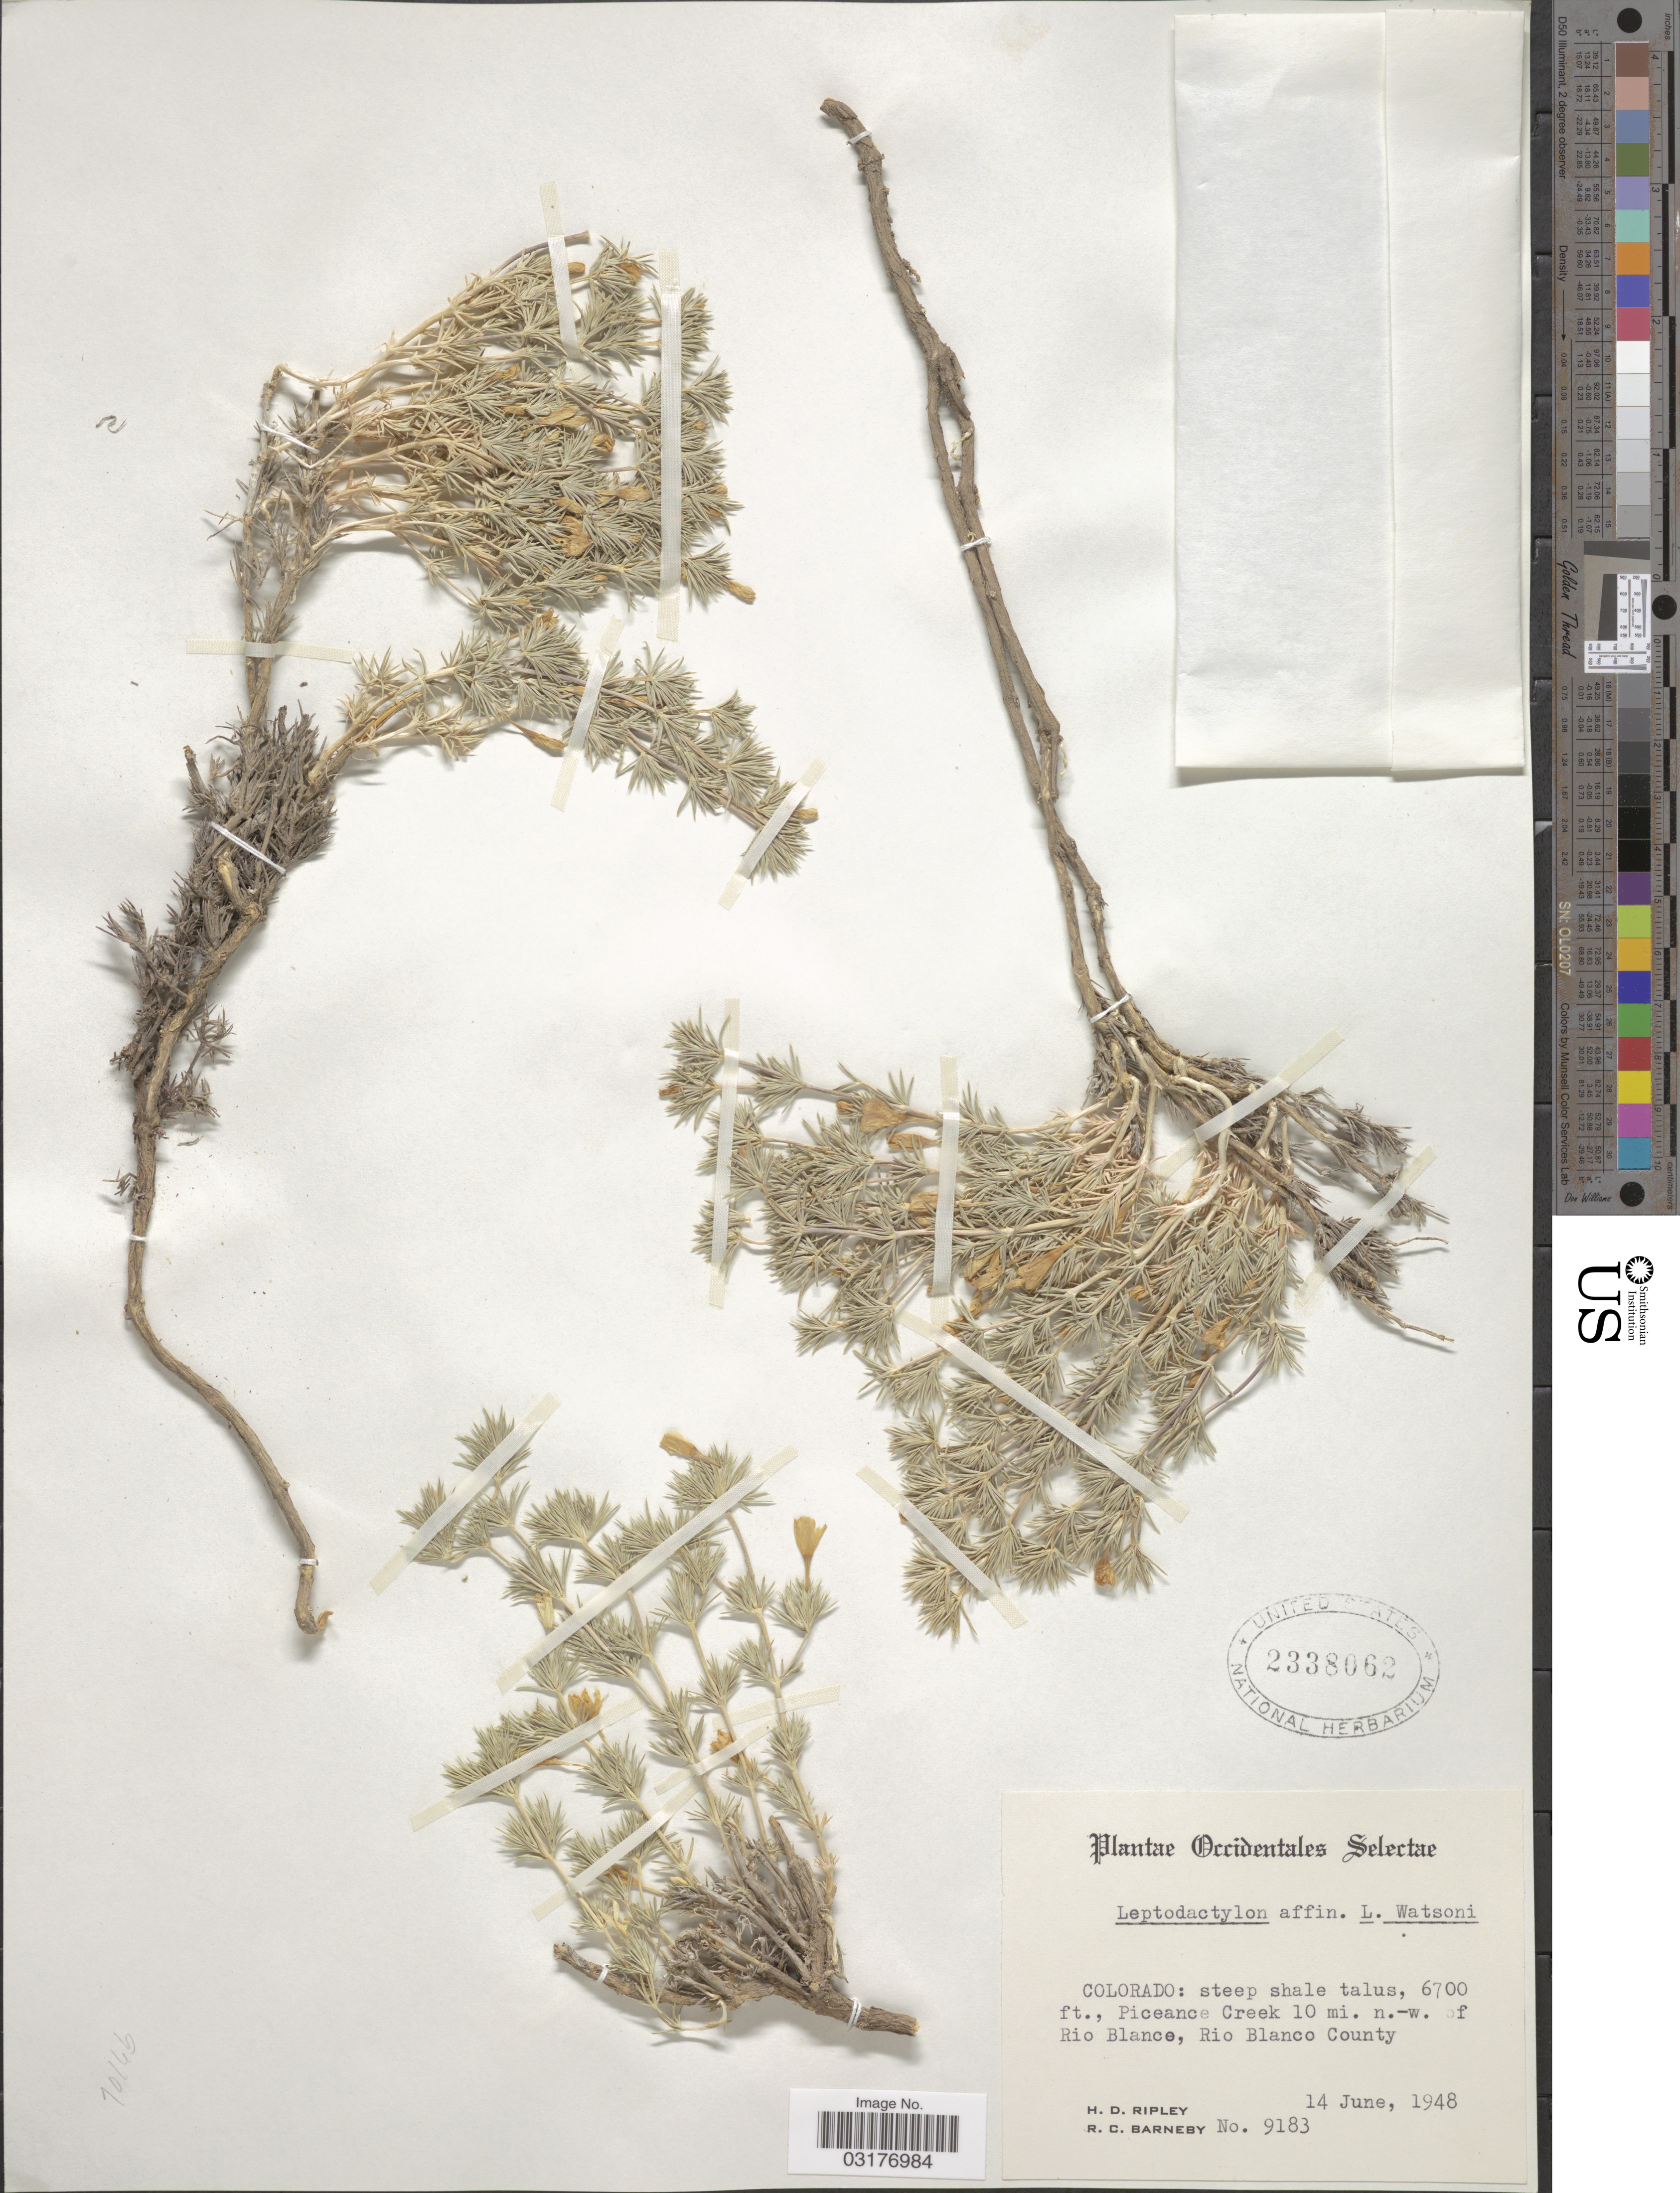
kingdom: Plantae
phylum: Tracheophyta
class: Magnoliopsida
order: Ericales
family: Polemoniaceae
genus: Linanthus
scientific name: Linanthus watsonii subsp. watsonii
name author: (A. Gray) Wherry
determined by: Strong, Mark T., (BOT), Smithsonian Institution - National Museum of Natural History (UNITED STATES)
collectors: H. Ripley & R. C. Barneby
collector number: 9183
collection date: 1948-06-14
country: United States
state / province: Colorado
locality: Occidentales Selectae. Piceance Creek 10 mi. n.-w. of Rio Blanco, Rio Blanco County.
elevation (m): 2042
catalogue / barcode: US 2338062